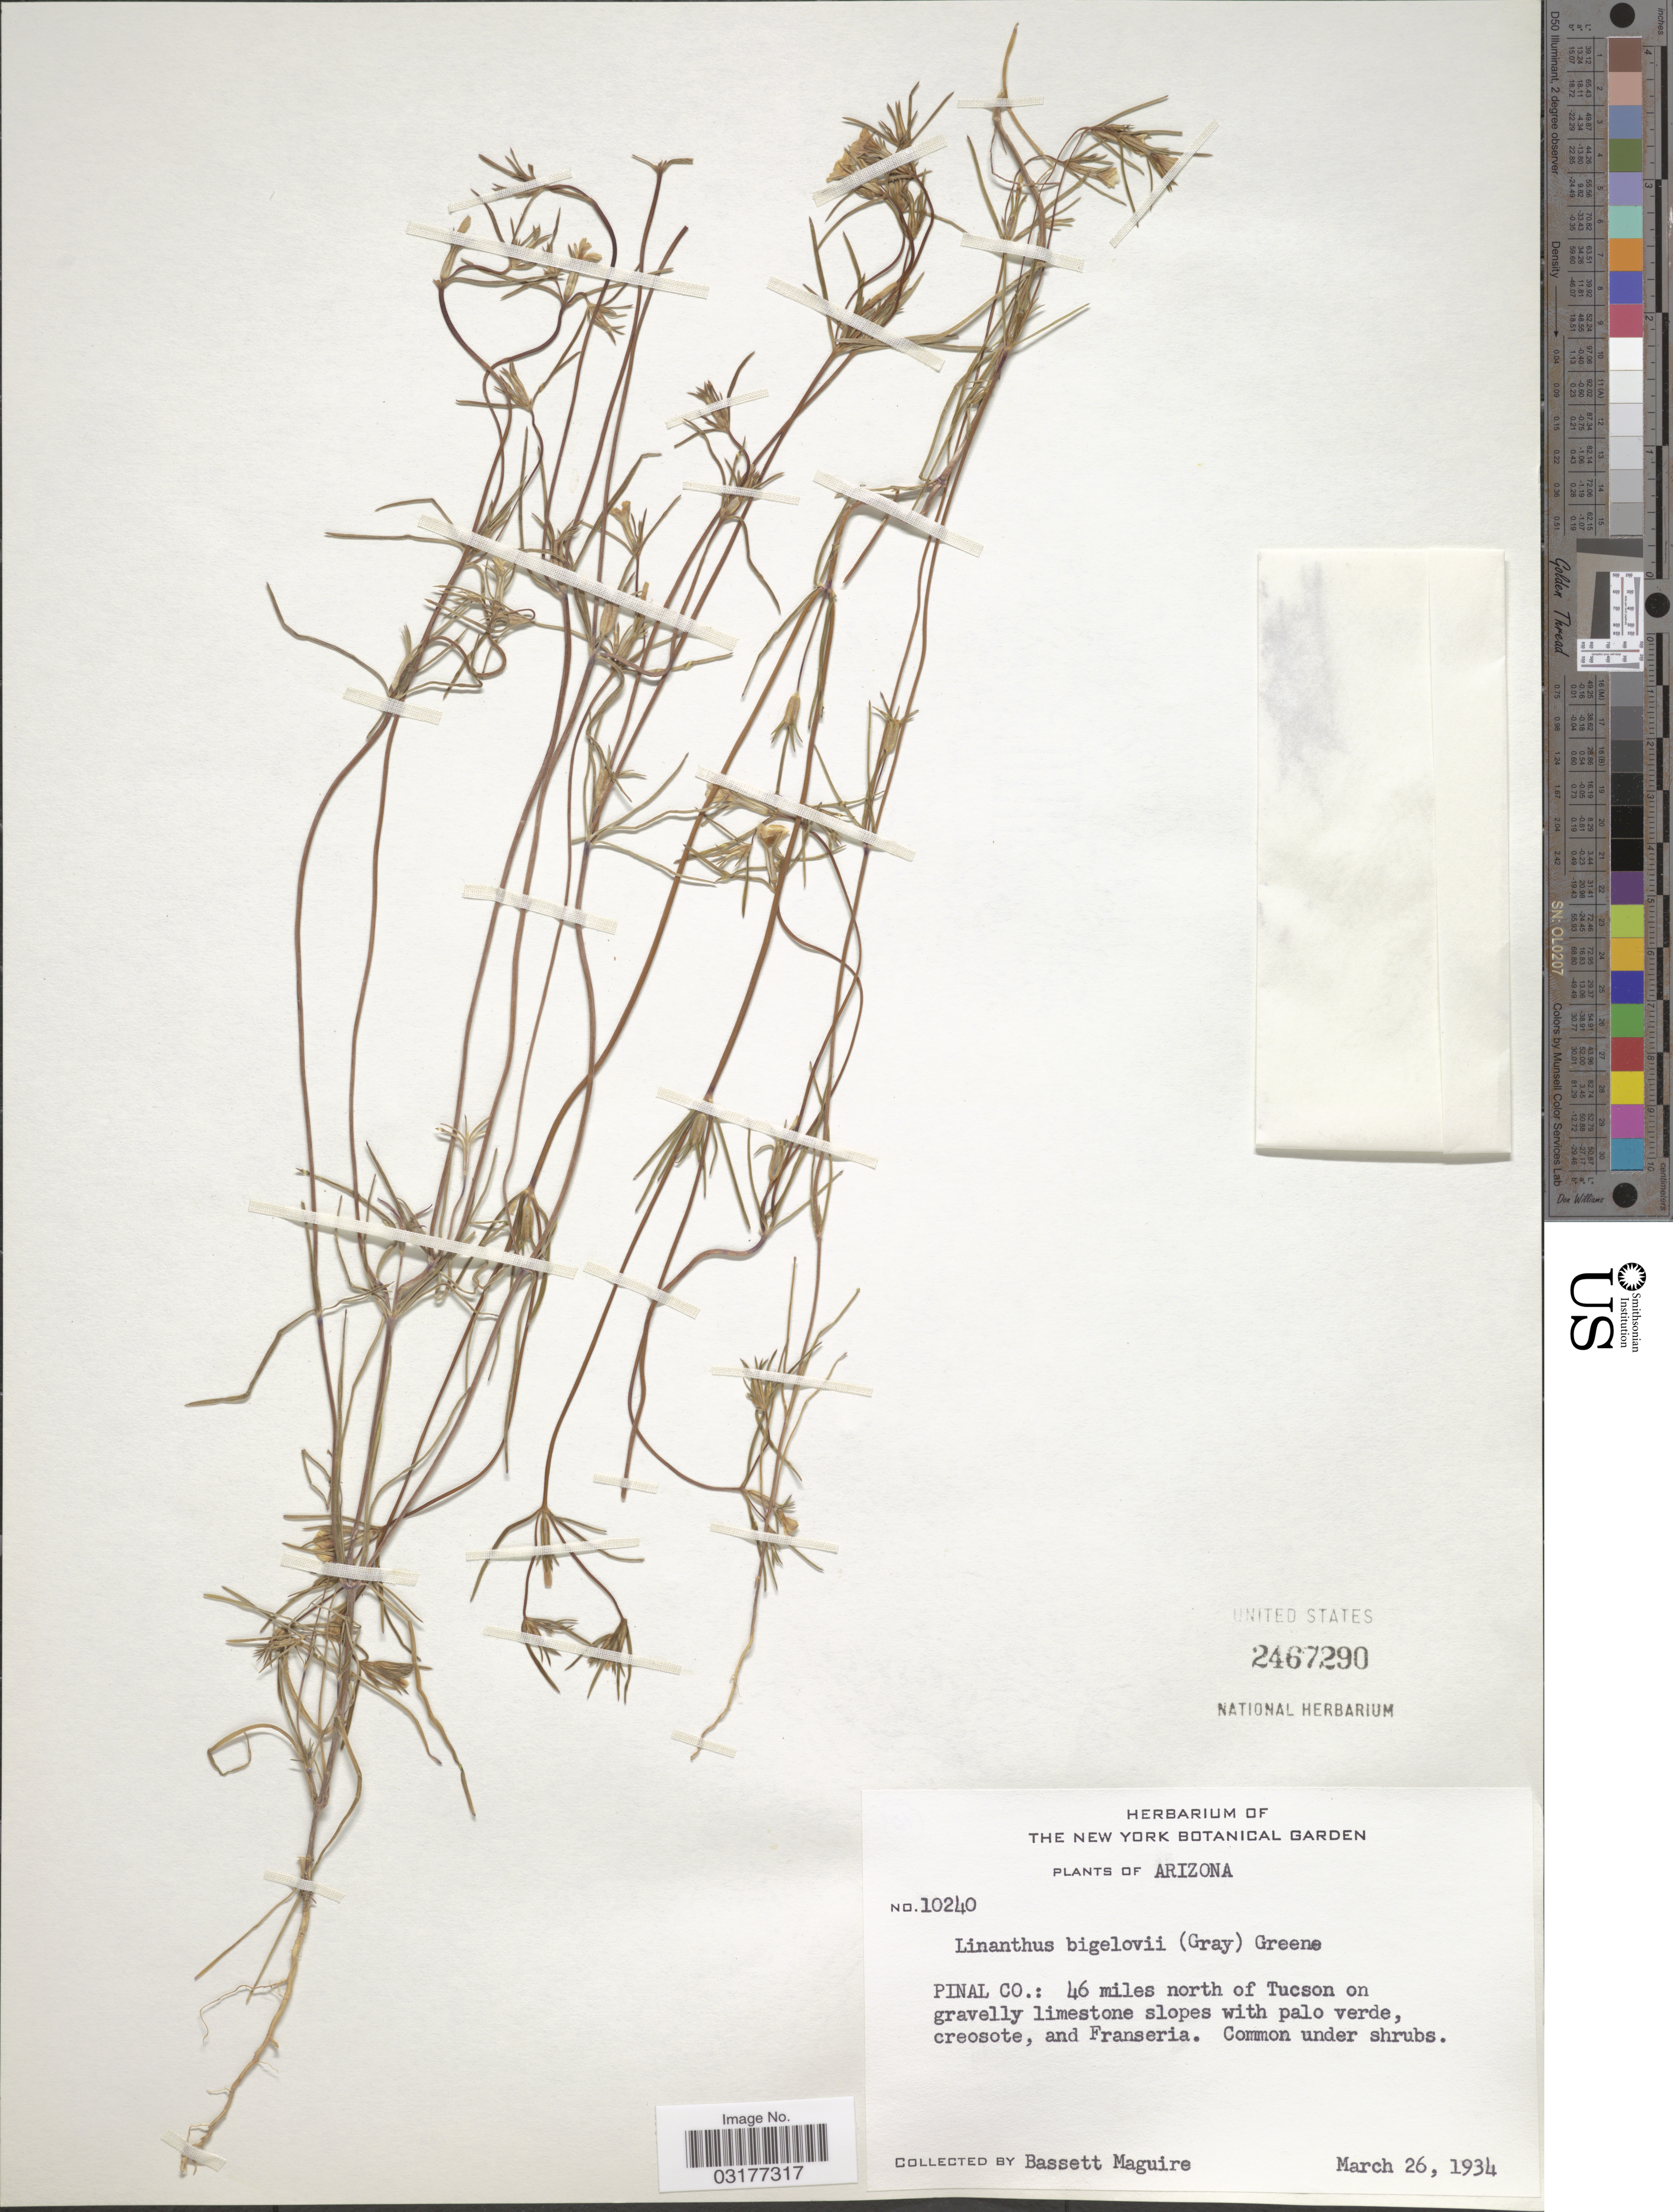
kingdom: Plantae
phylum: Tracheophyta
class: Magnoliopsida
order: Ericales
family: Polemoniaceae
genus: Linanthus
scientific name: Linanthus bigelovii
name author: (A. Gray) Greene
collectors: B. Maguire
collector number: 10240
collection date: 1934-03-26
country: United States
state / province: Arizona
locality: Pinal Co.: 46 miles north of Tucson.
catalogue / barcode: US 2467290